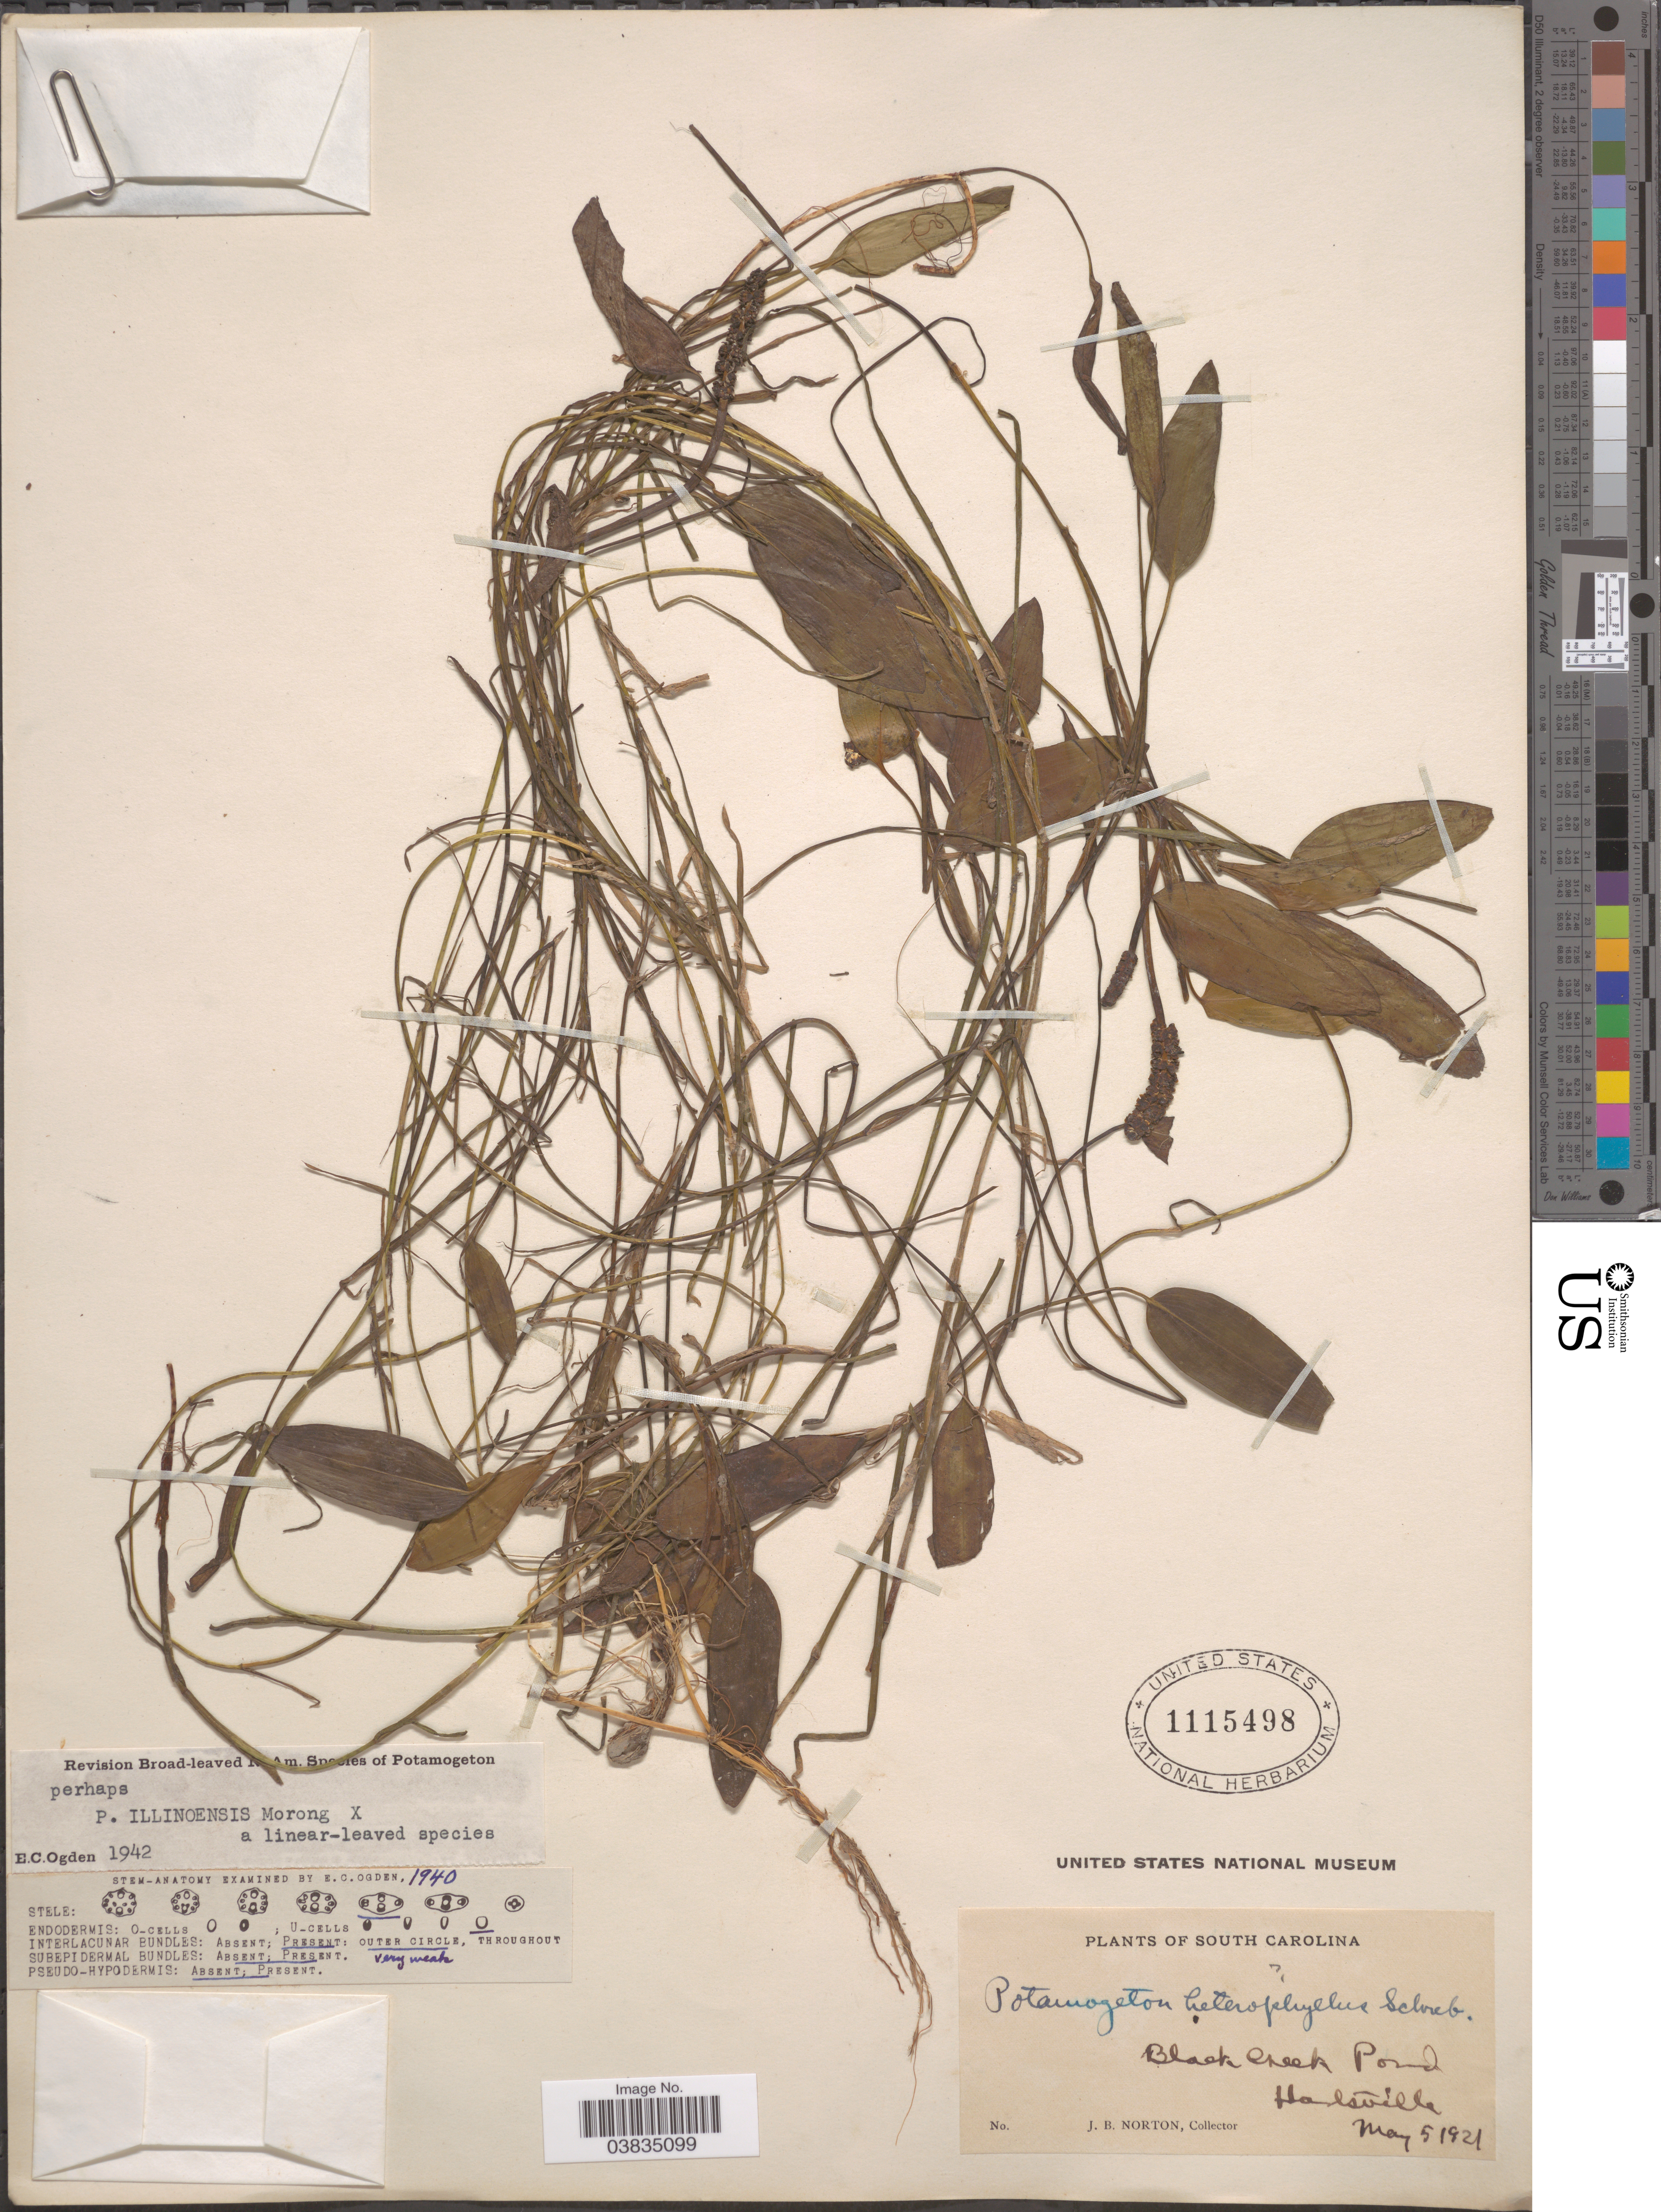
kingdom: Plantae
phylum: Tracheophyta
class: Liliopsida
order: Alismatales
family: Potamogetonaceae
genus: Potamogeton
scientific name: Potamogeton illinoensis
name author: Morong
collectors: J. B. Norton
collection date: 1921-05-05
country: United States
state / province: South Dakota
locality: Black Creek Pond, Hatsville.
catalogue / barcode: US 1115498